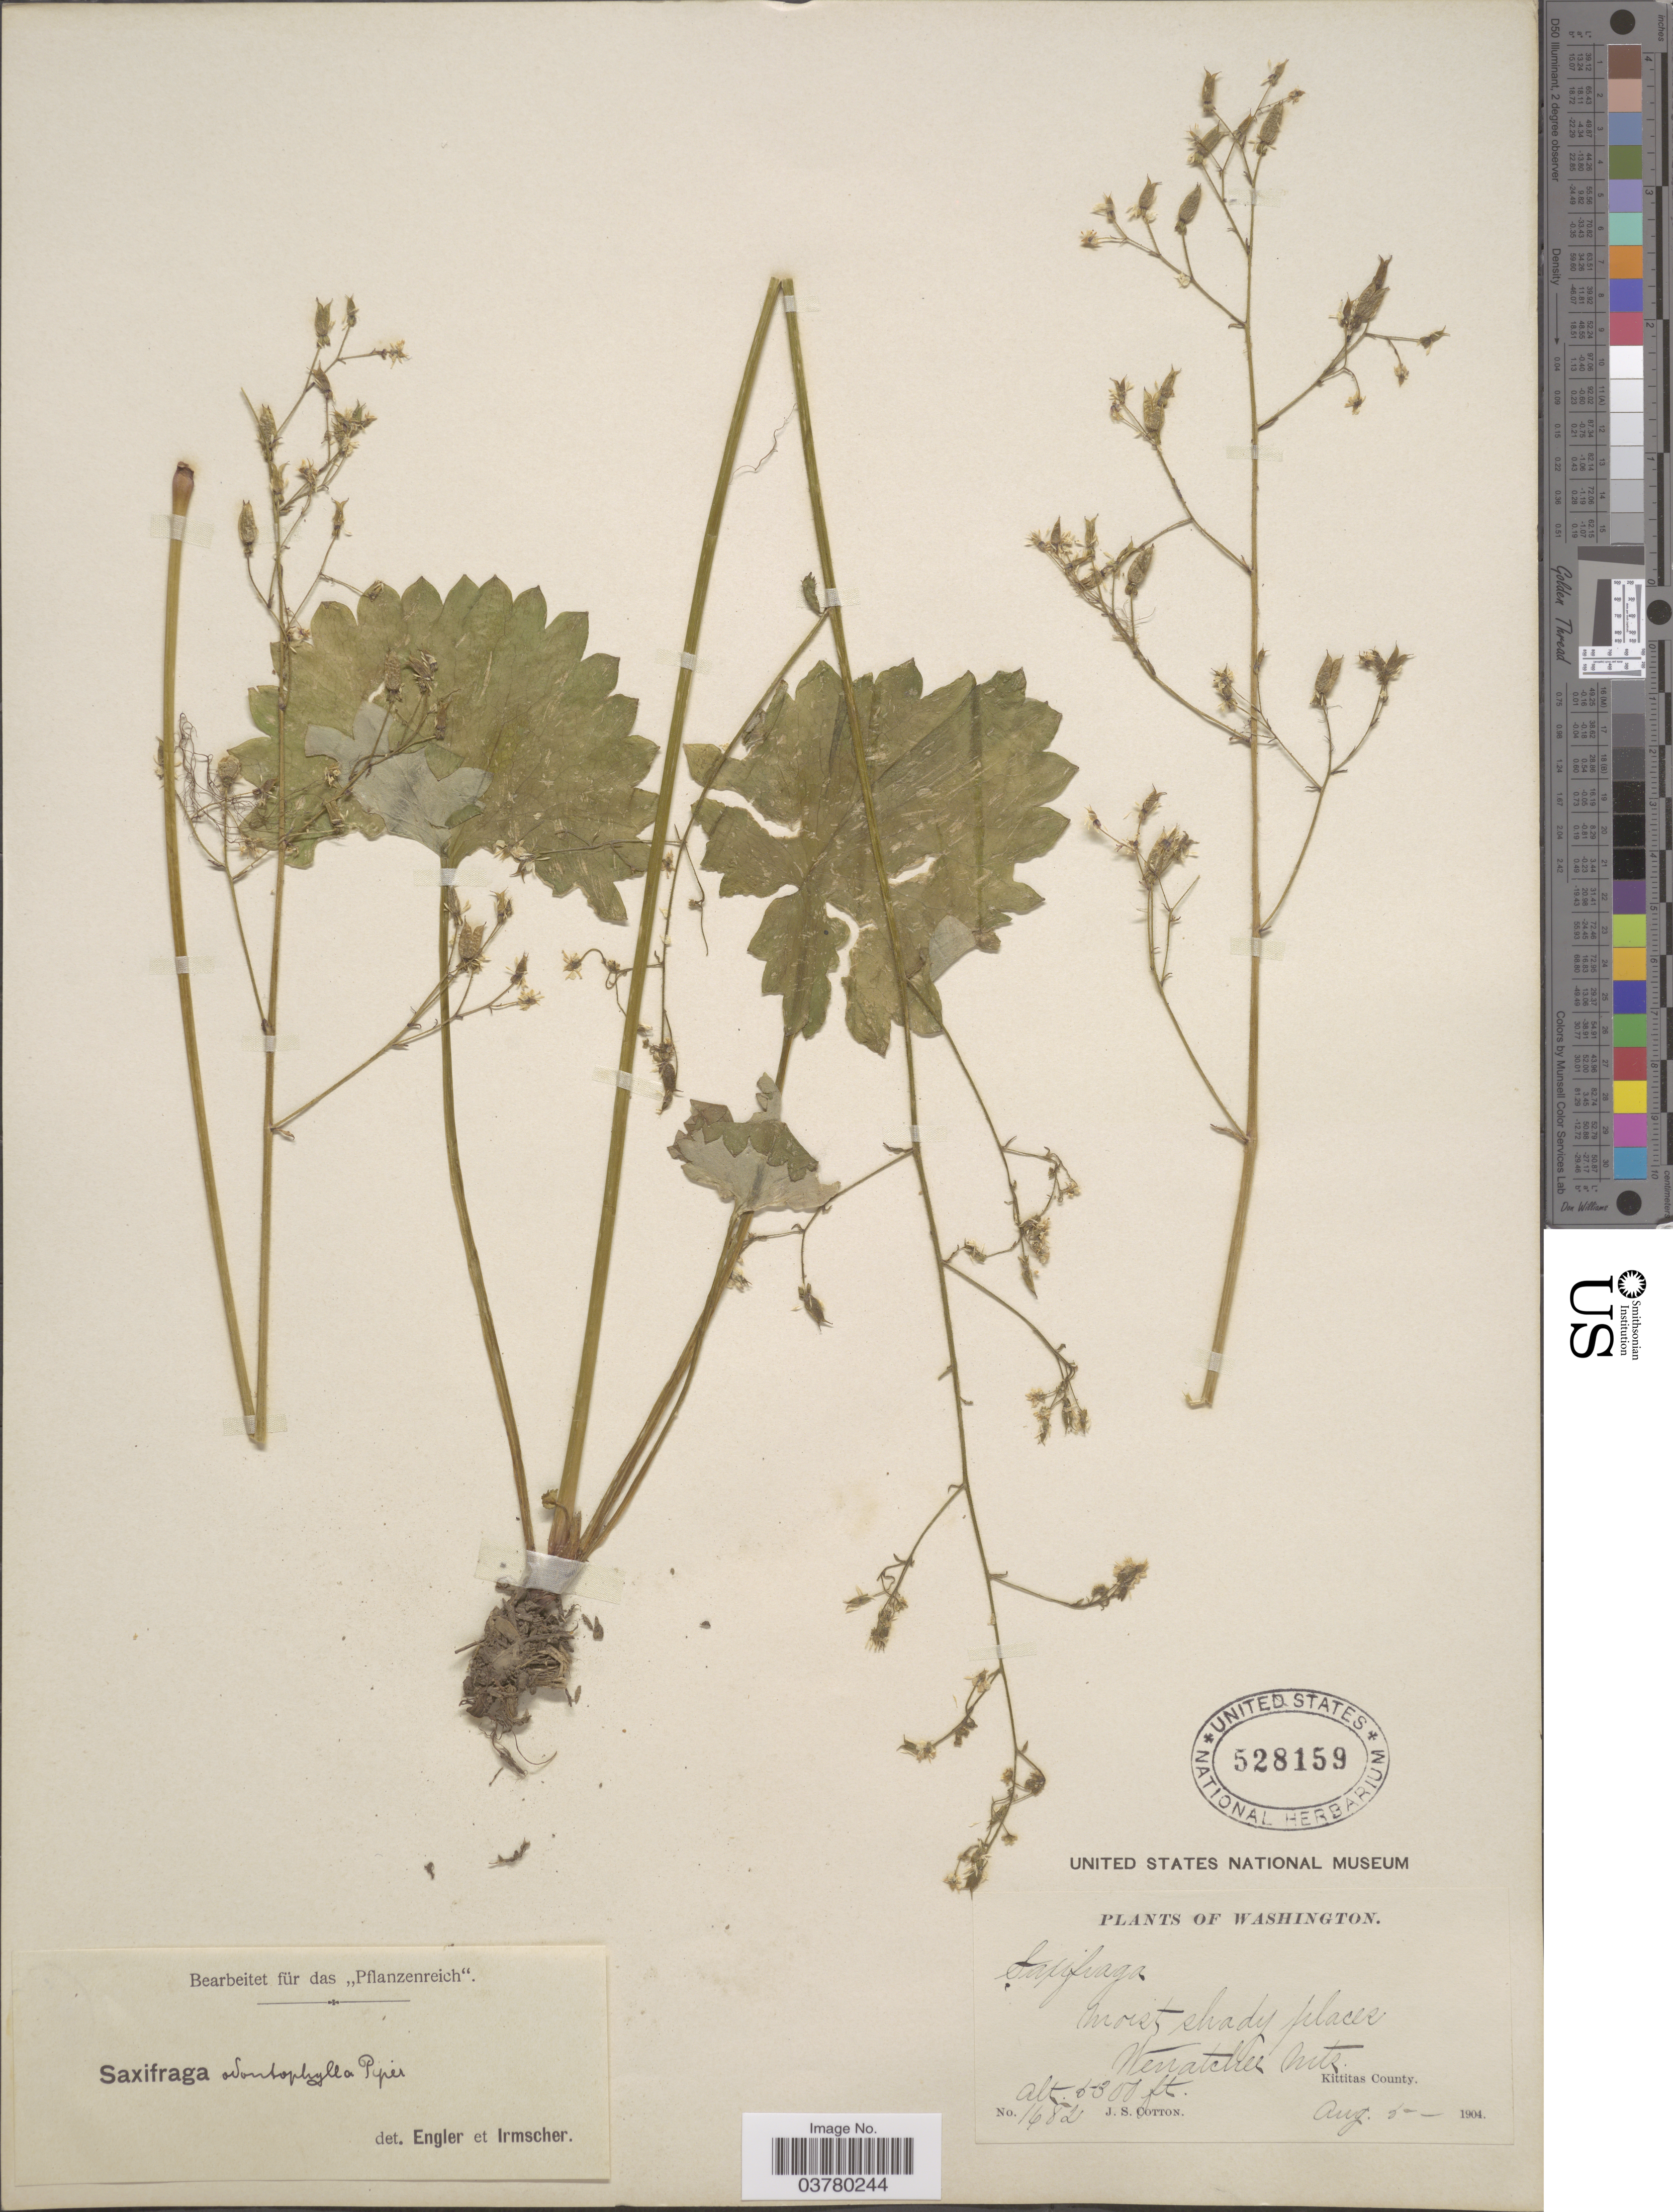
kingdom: Plantae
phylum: Tracheophyta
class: Magnoliopsida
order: Saxifragales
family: Saxifragaceae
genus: Micranthes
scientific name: Micranthes odontoloma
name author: (Piper) A. Heller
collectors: J. S. Cotton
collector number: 1682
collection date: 1904-08-05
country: United States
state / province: Washington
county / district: Kittitas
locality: Wenatchee Mts. Kittitas County.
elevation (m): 1615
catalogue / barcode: US 528159